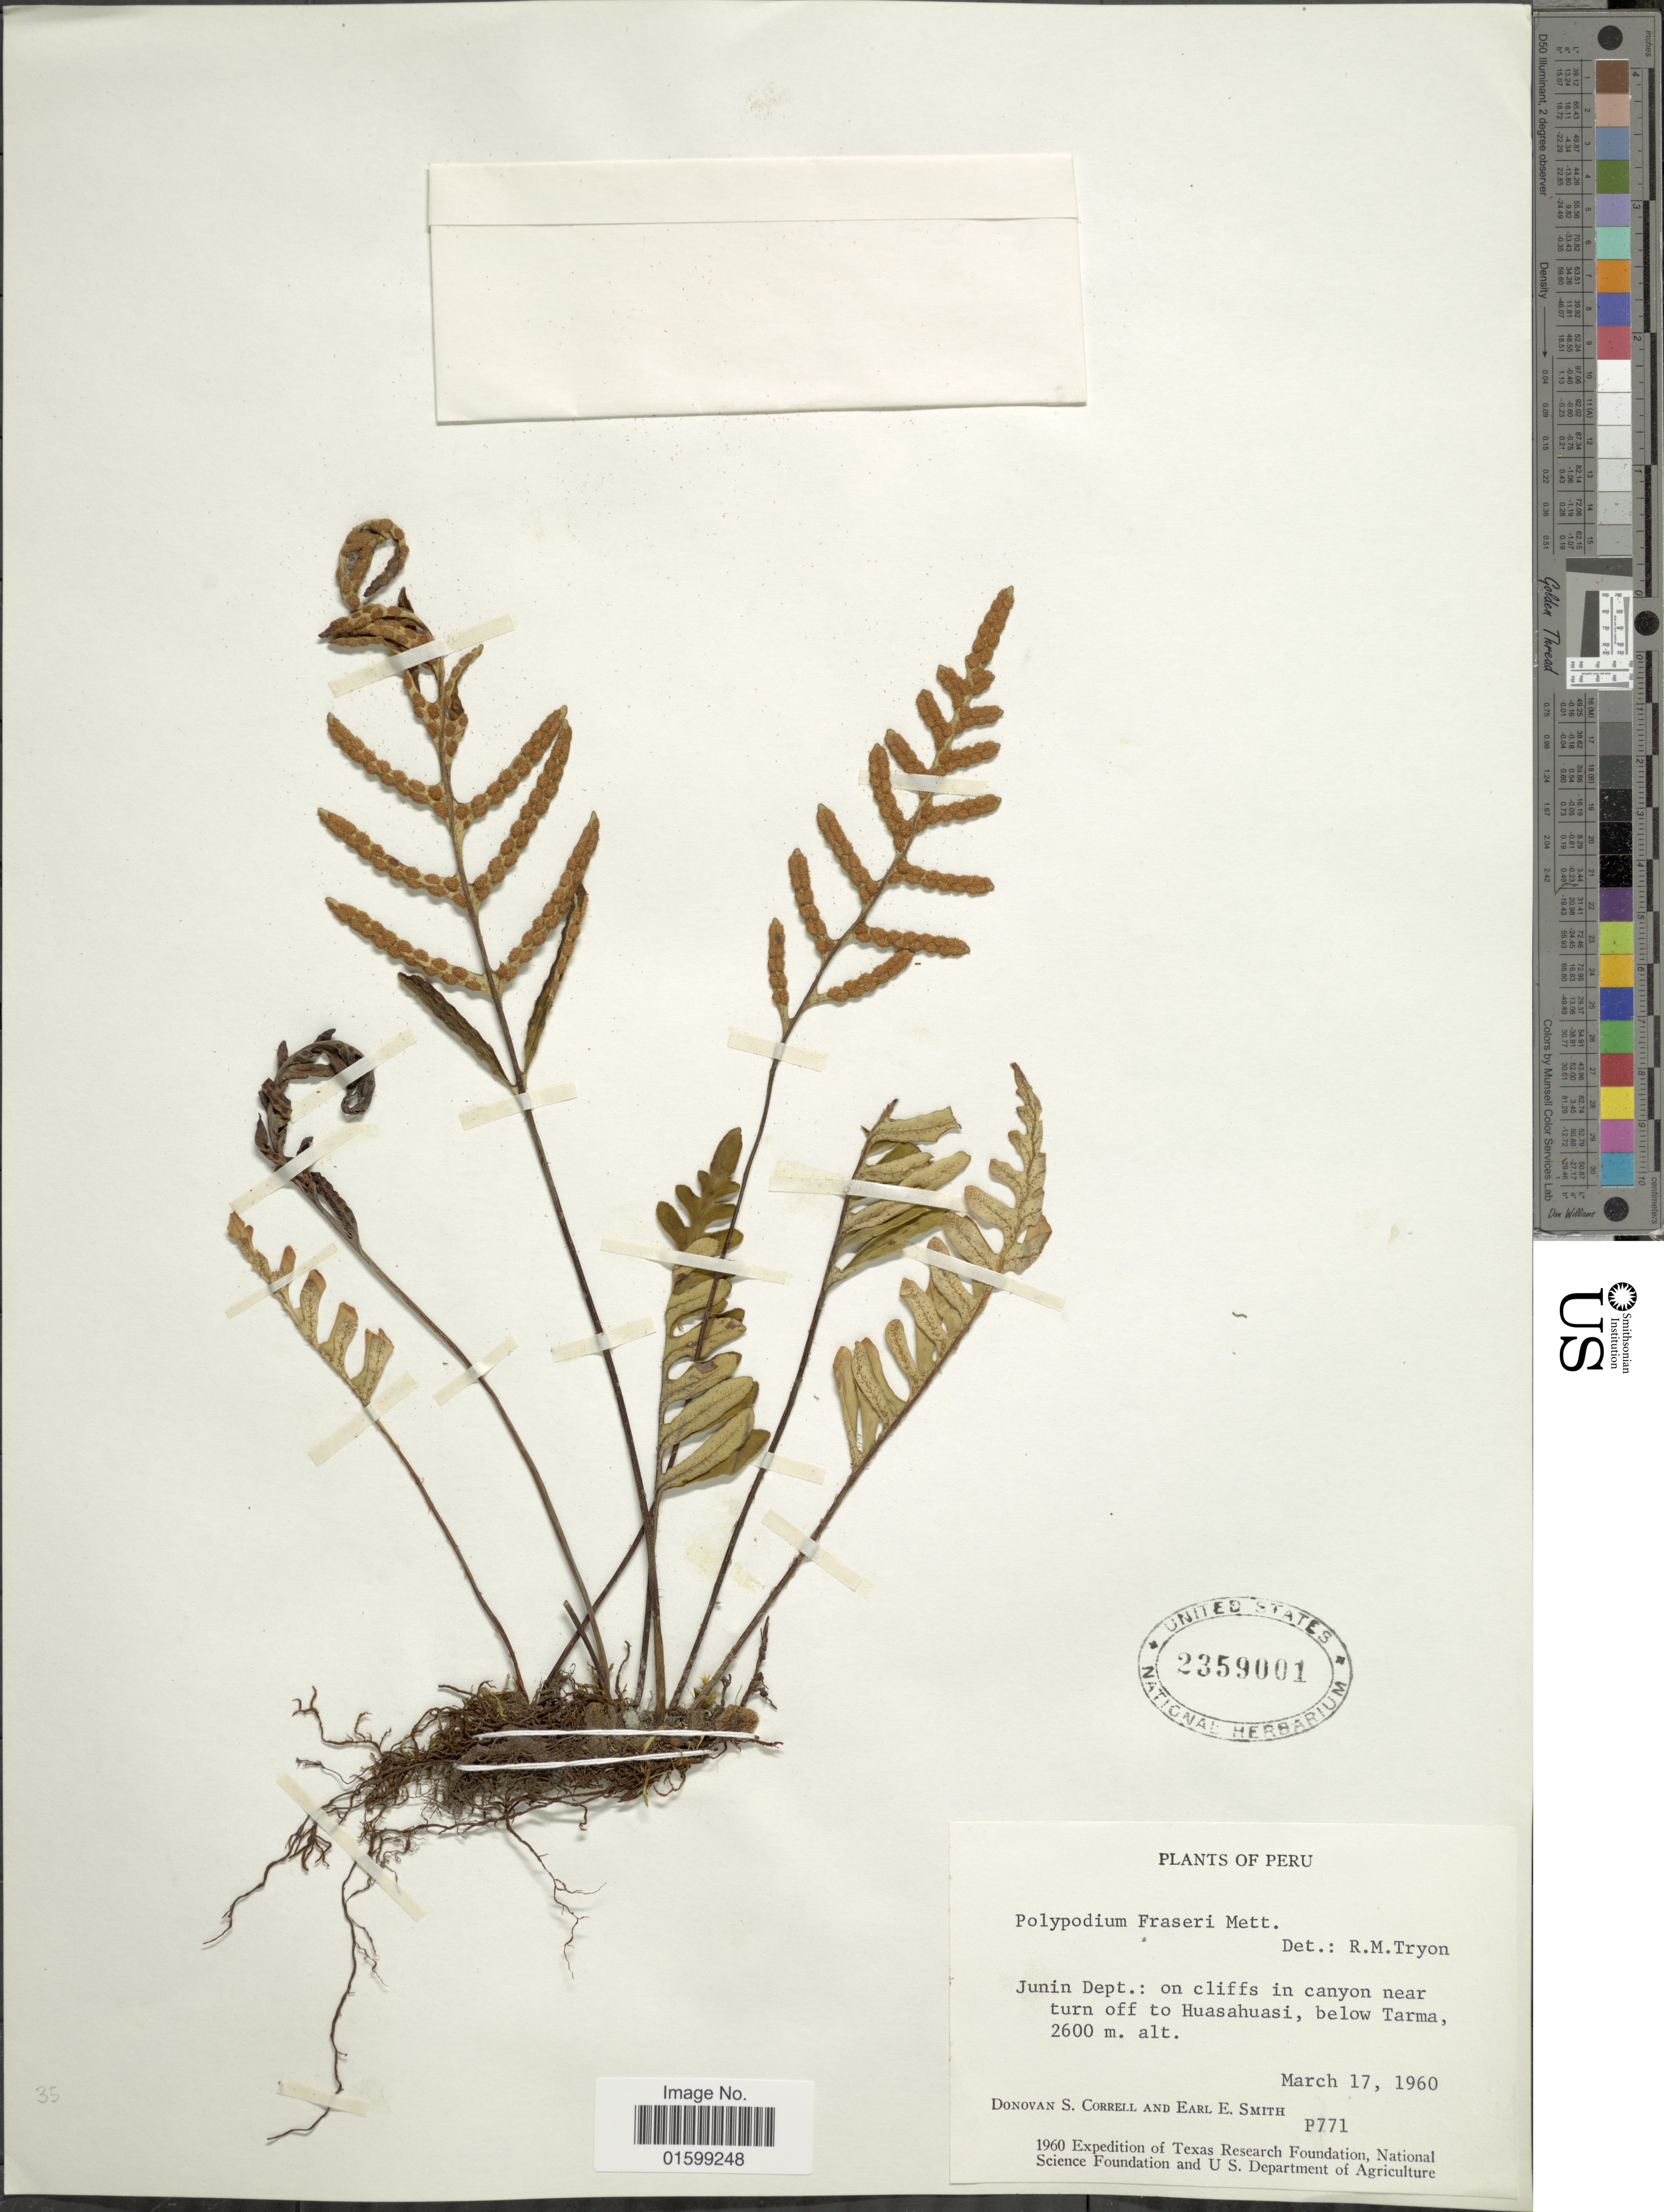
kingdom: Plantae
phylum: Tracheophyta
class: Polypodiopsida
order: Polypodiales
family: Polypodiaceae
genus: Pleopeltis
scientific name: Pleopeltis fraseri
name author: (Kuhn) A.R. Sm.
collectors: D. S. Correll & E. E. Smith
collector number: P771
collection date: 1960-03-17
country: Peru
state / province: Junín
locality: On cliffs in canyon near turn off to Huasahuasi, below Tarma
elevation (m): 2600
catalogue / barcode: US 2359001